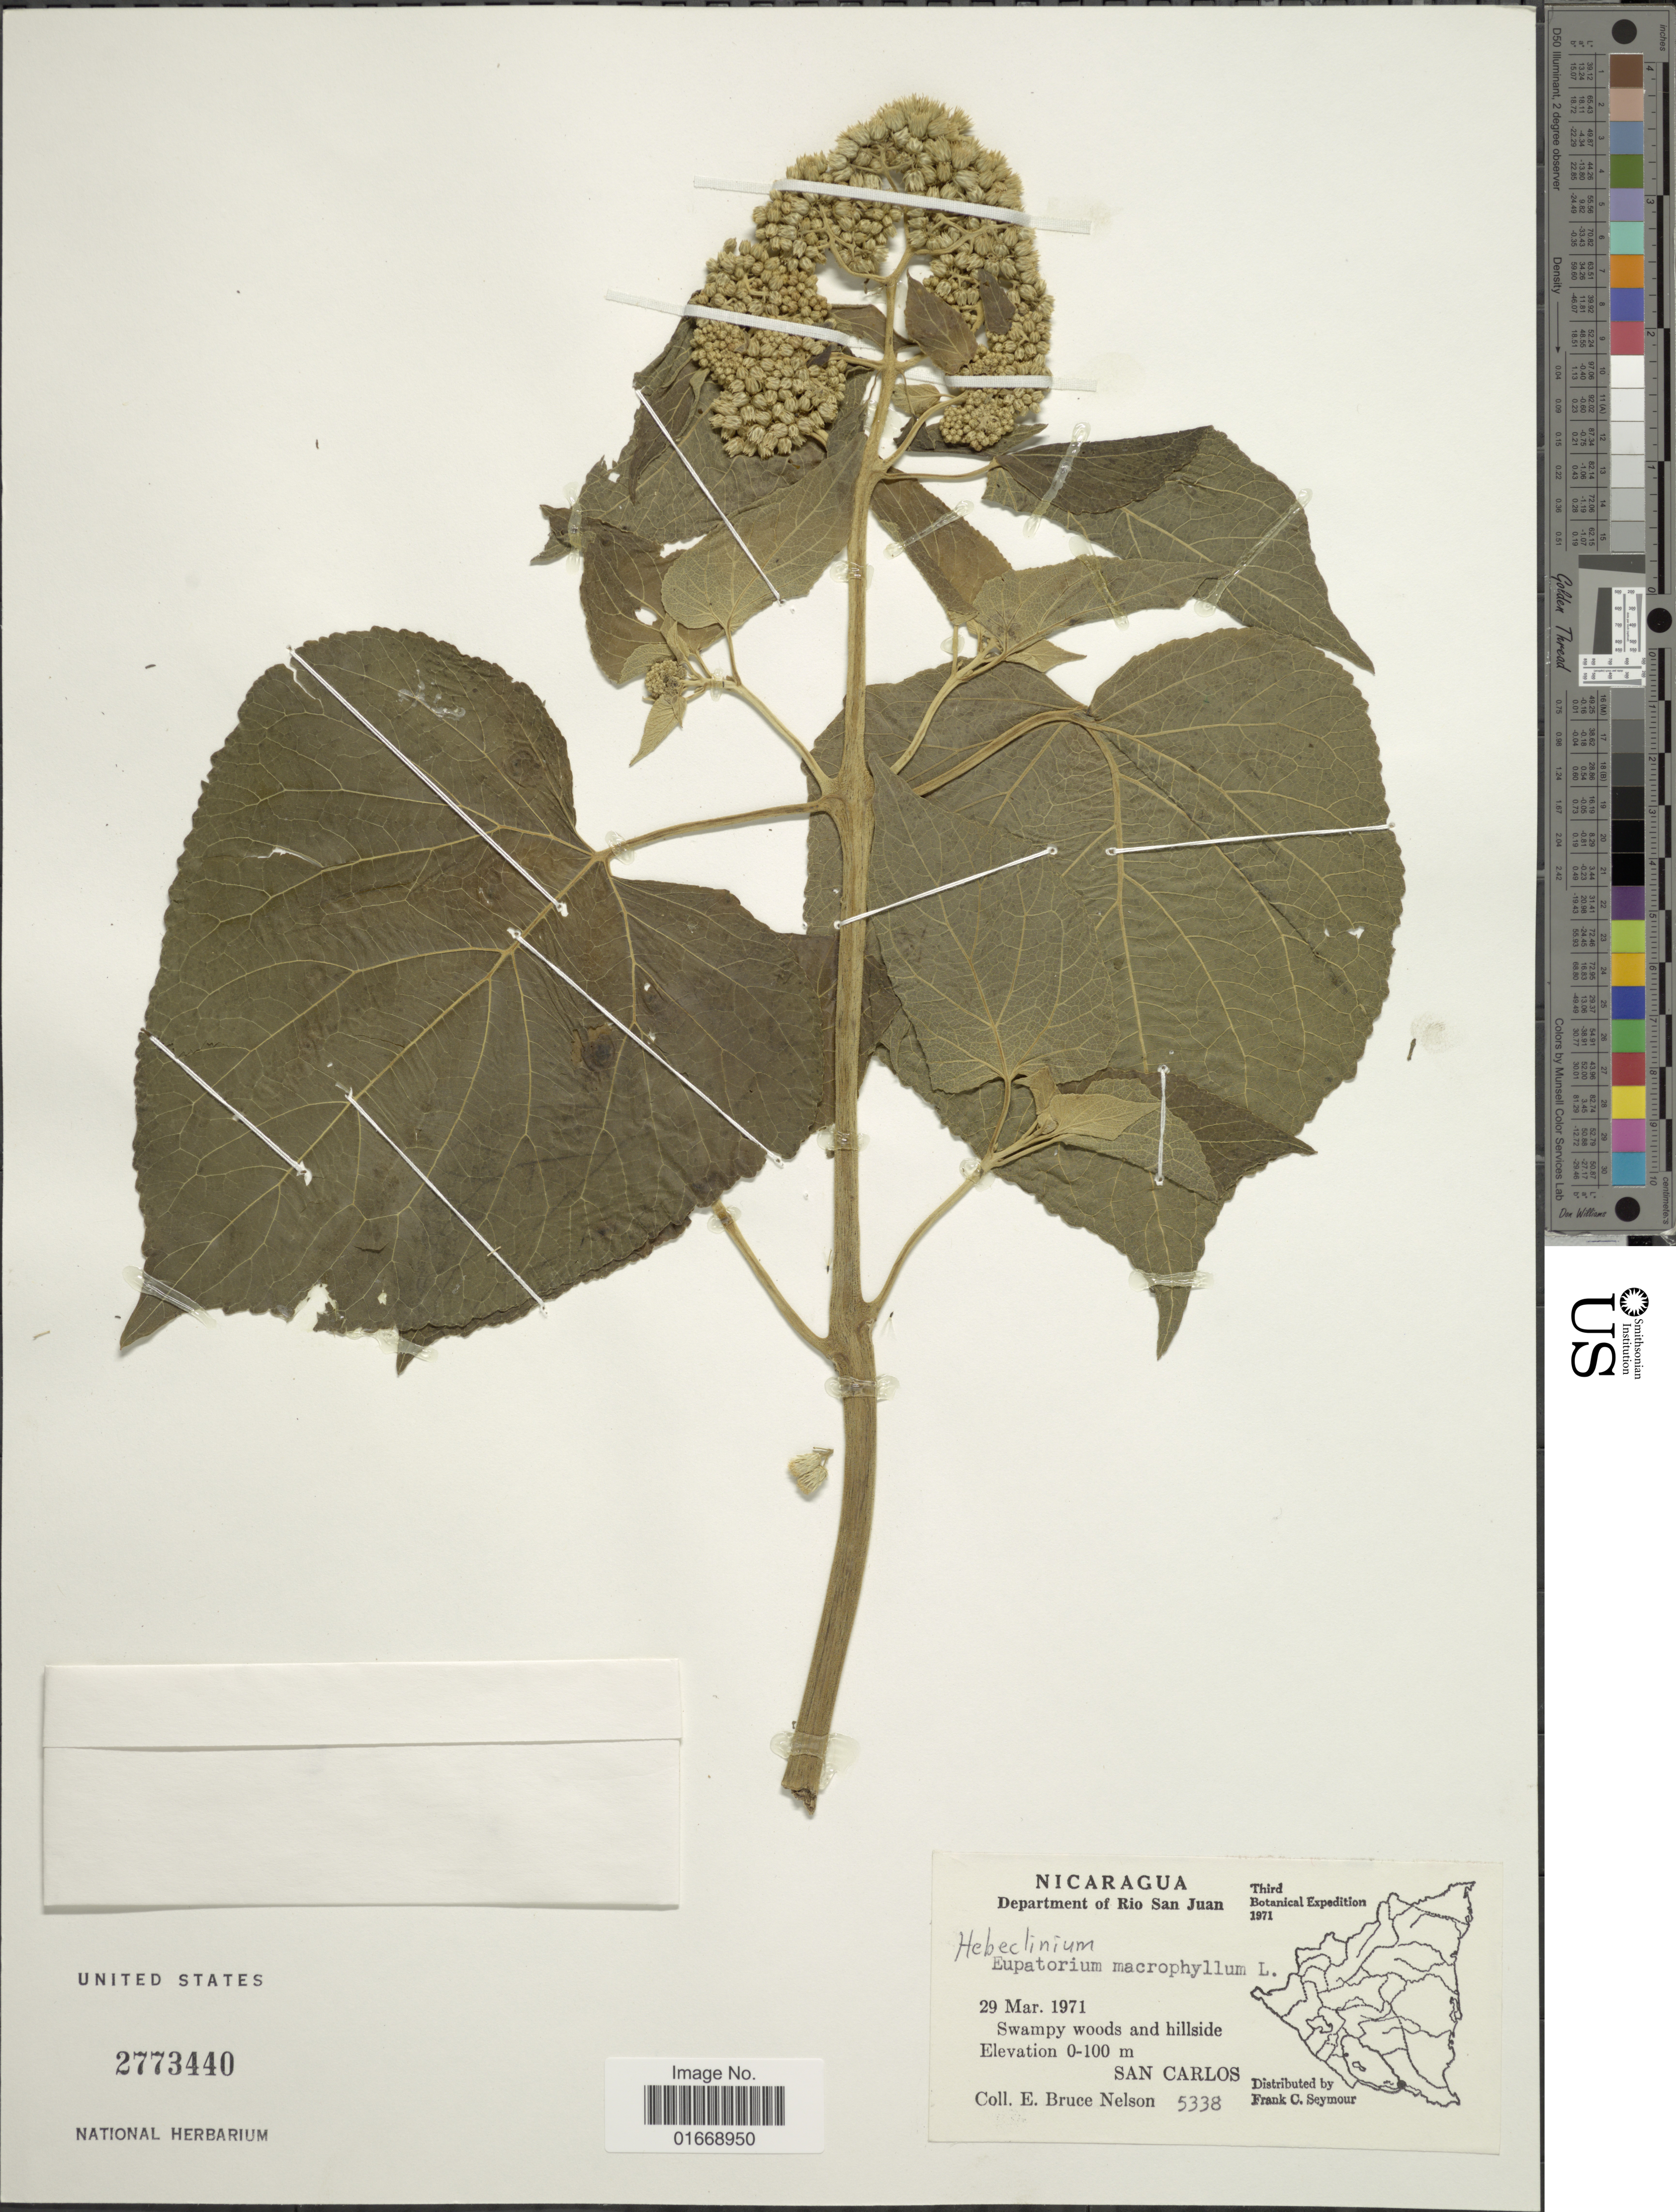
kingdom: Plantae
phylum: Tracheophyta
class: Magnoliopsida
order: Asterales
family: Asteraceae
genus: Hebeclinium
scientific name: Hebeclinium macrophyllum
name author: (L.) DC.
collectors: E. B. Nelson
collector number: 5338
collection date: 1971-03-29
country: Nicaragua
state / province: Rio San Juan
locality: San Carlos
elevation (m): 0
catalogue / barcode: US 2773440